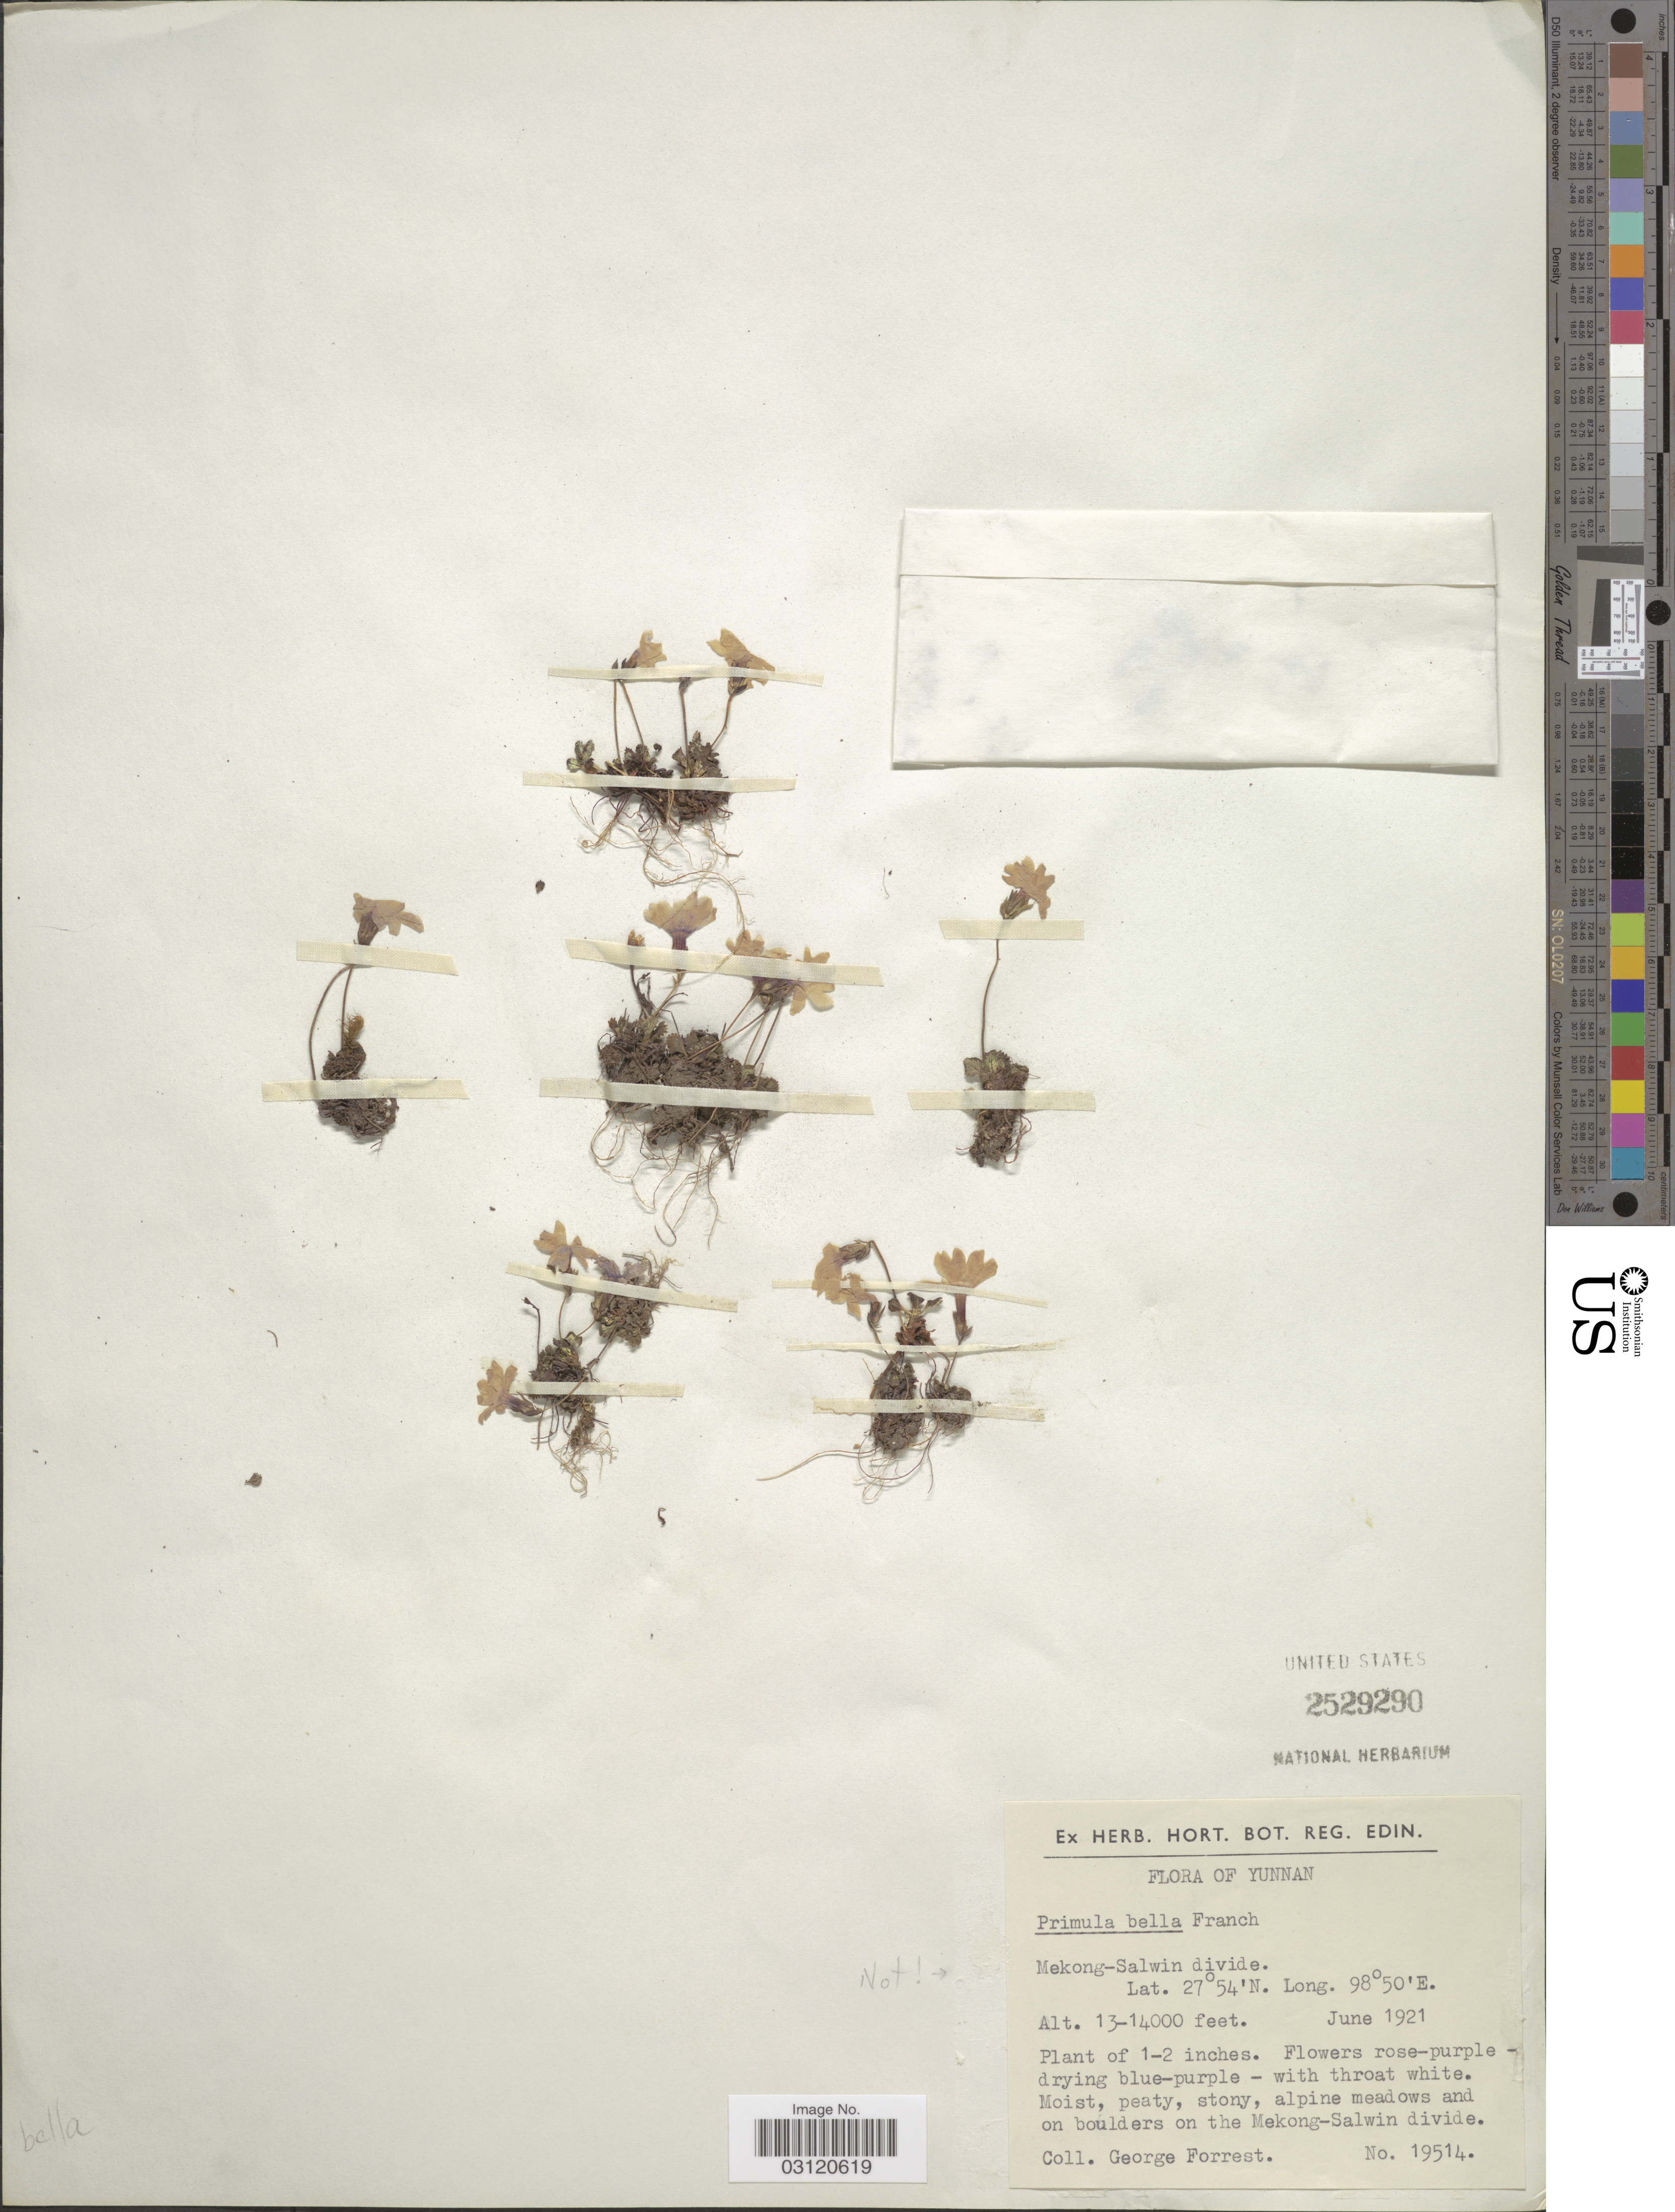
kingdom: Plantae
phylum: Tracheophyta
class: Magnoliopsida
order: Ericales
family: Primulaceae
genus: Primula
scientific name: Primula bella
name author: Franch.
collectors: G. Forrest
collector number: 19514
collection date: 1921-06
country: China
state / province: Yunnan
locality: Mekong-Salwin divide.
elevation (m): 3962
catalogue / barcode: US 2529290